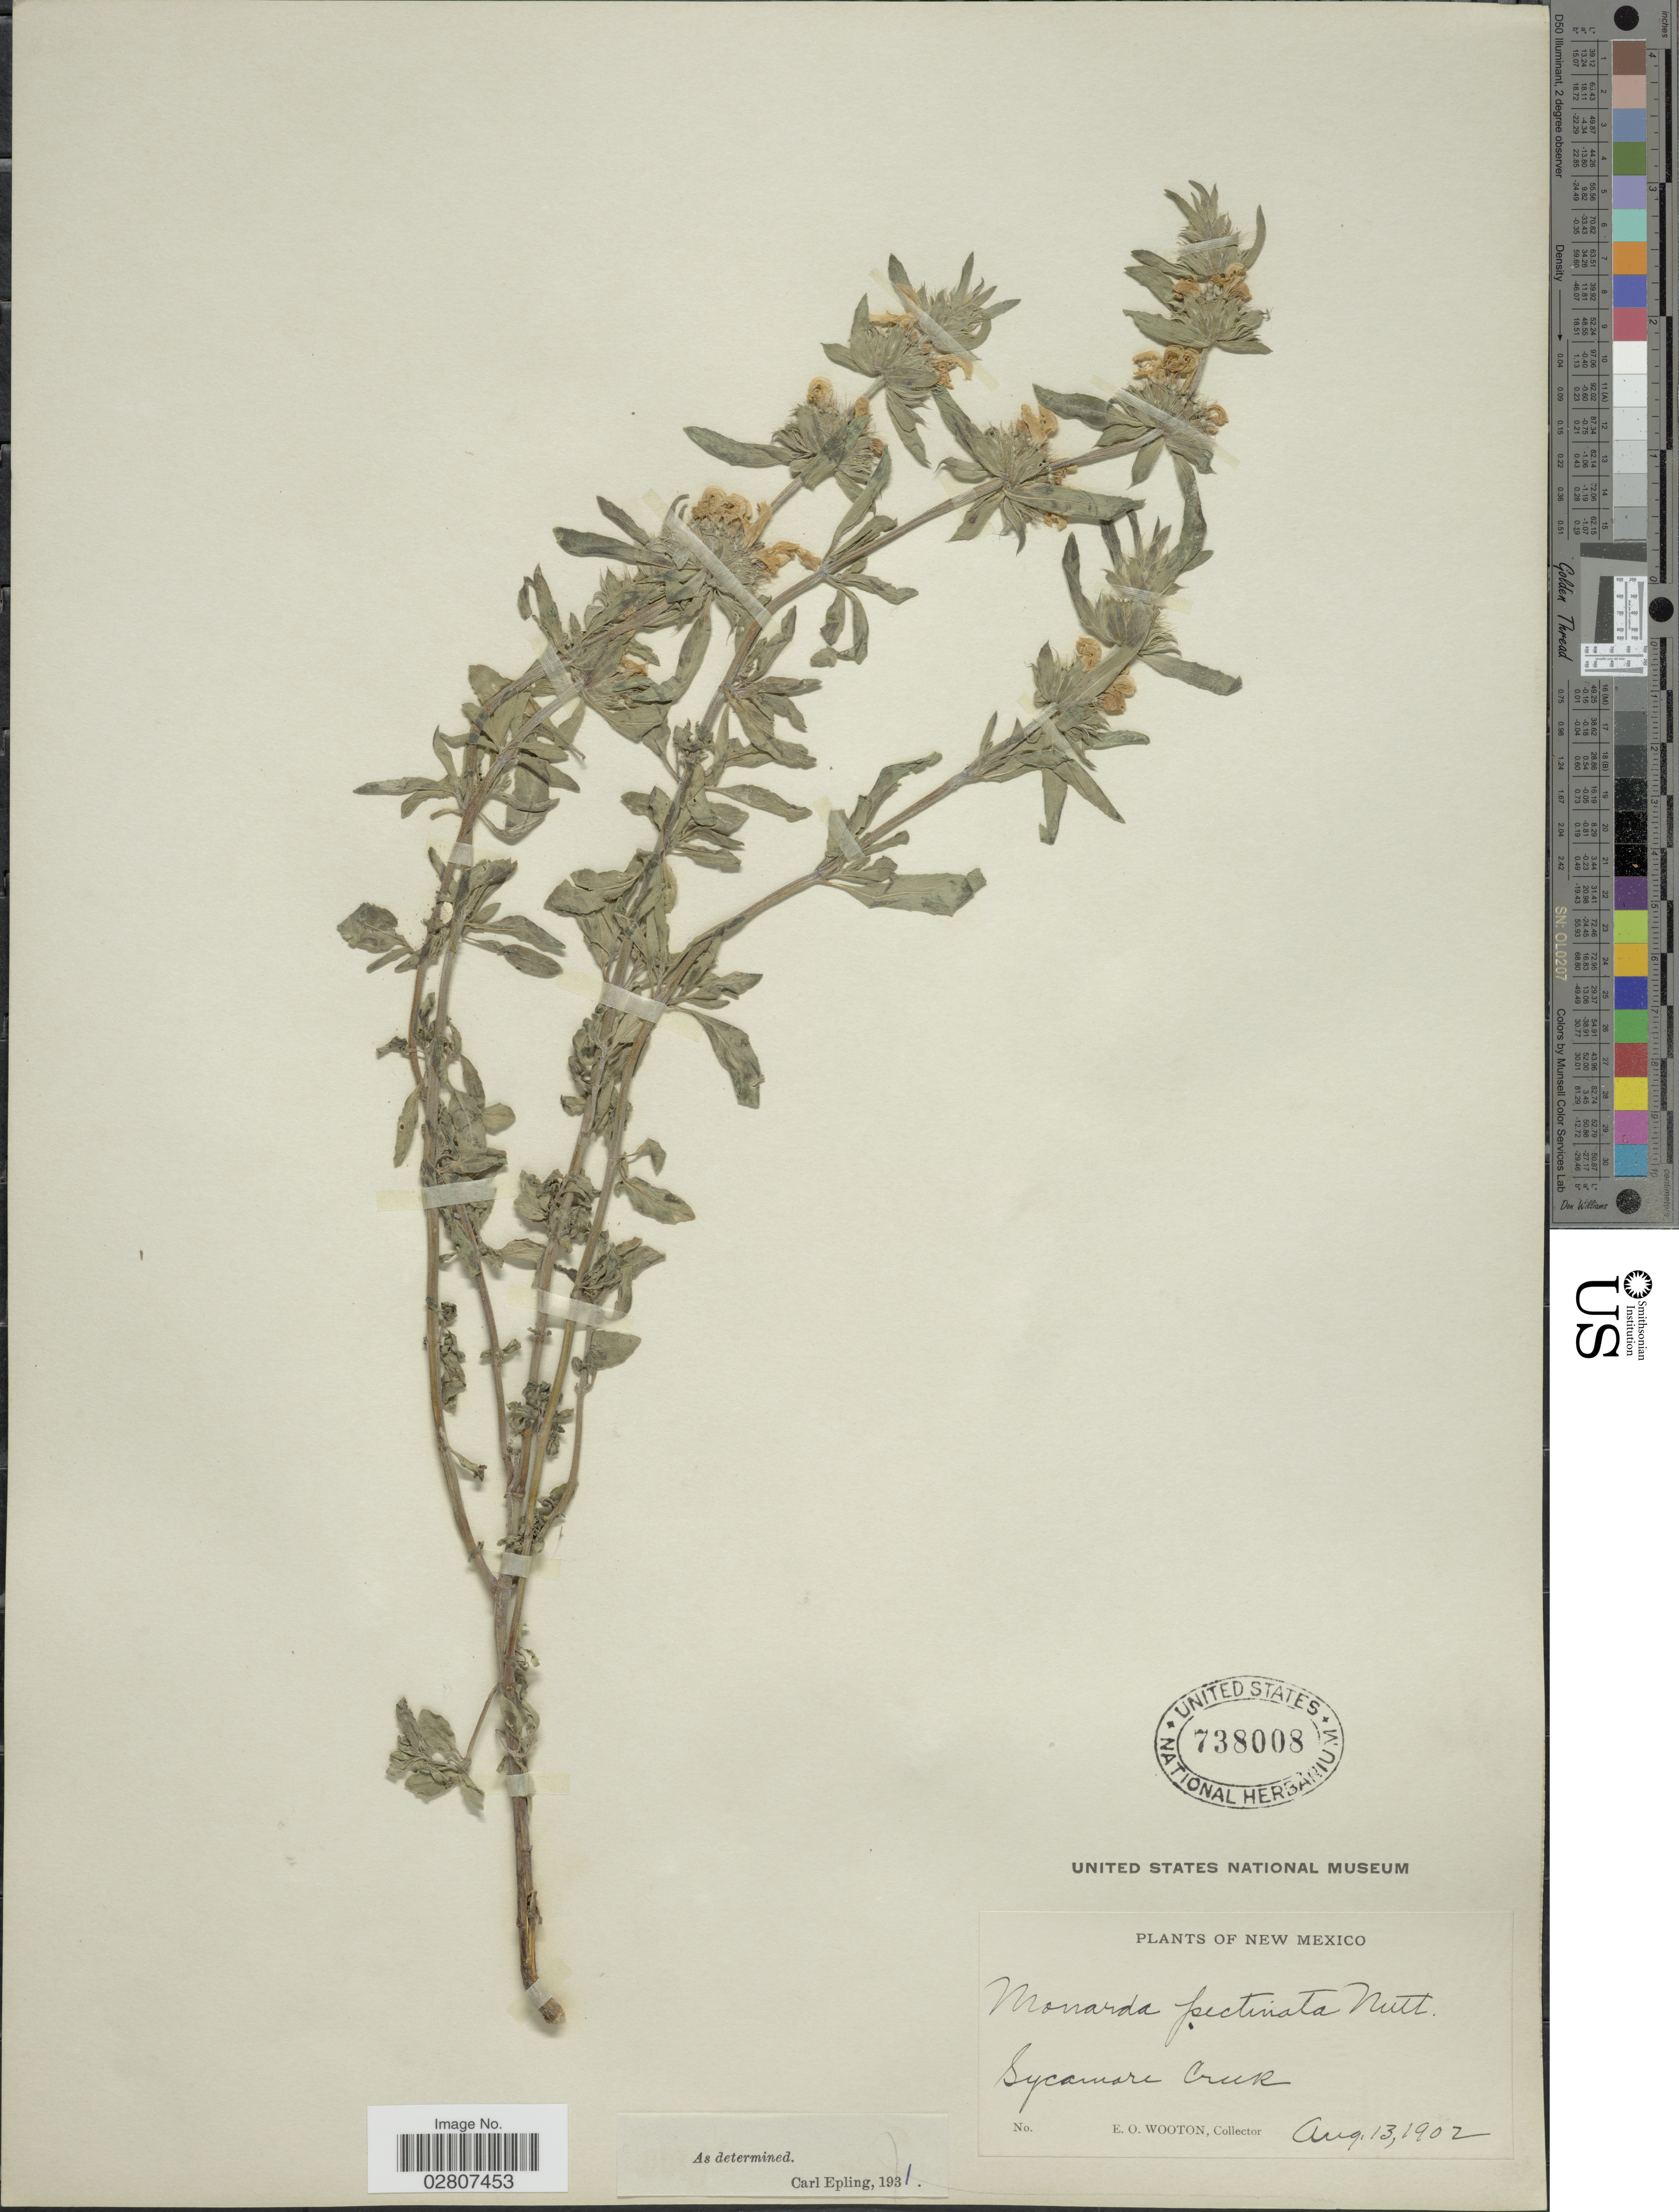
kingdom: Plantae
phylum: Tracheophyta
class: Magnoliopsida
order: Lamiales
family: Lamiaceae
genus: Monarda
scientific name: Monarda pectinata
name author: Nutt.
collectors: E. O. Wooton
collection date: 1902-08-13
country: United States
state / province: New Mexico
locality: Sycamare Creek.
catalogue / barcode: US 738008